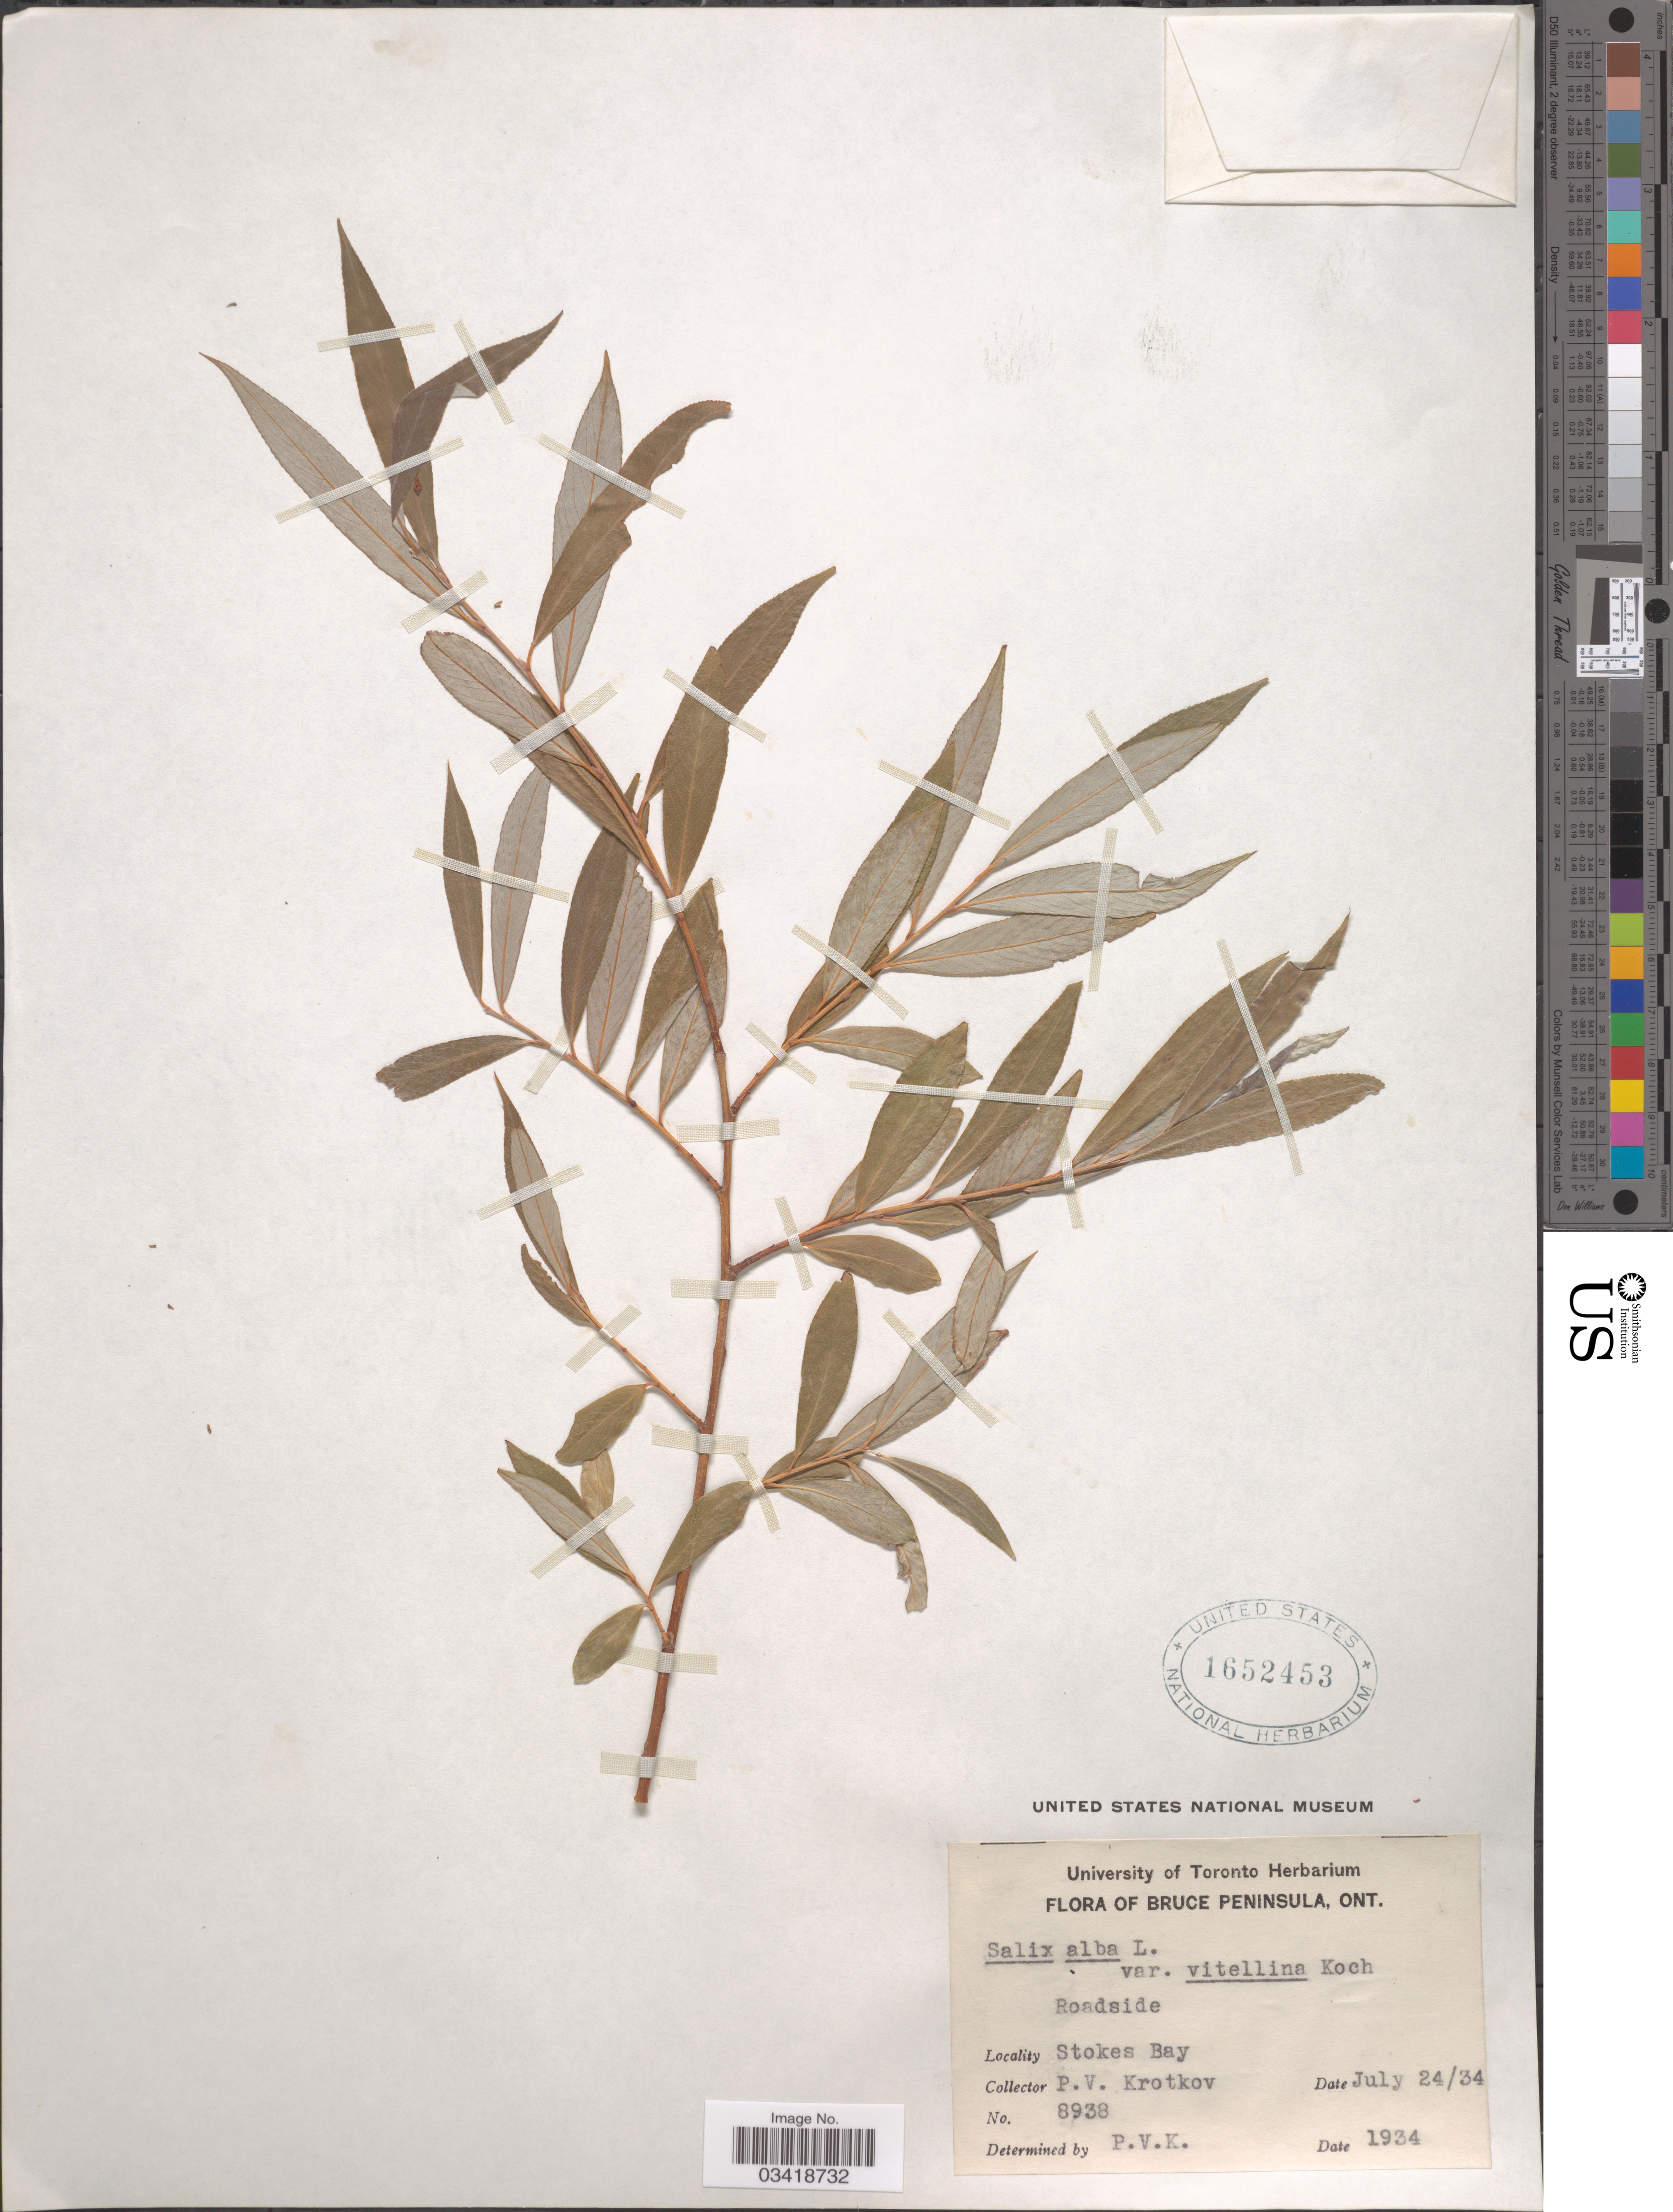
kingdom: Plantae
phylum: Tracheophyta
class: Magnoliopsida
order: Malpighiales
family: Salicaceae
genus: Salix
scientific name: Salix alba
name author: L.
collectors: P. V. Krotkov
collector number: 8938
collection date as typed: Transcribed d/m/y: 24/7/34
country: Canada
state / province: Ontario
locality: Bruce Peninsula. Roadside. Stokes Bay.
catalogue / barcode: US 1652453